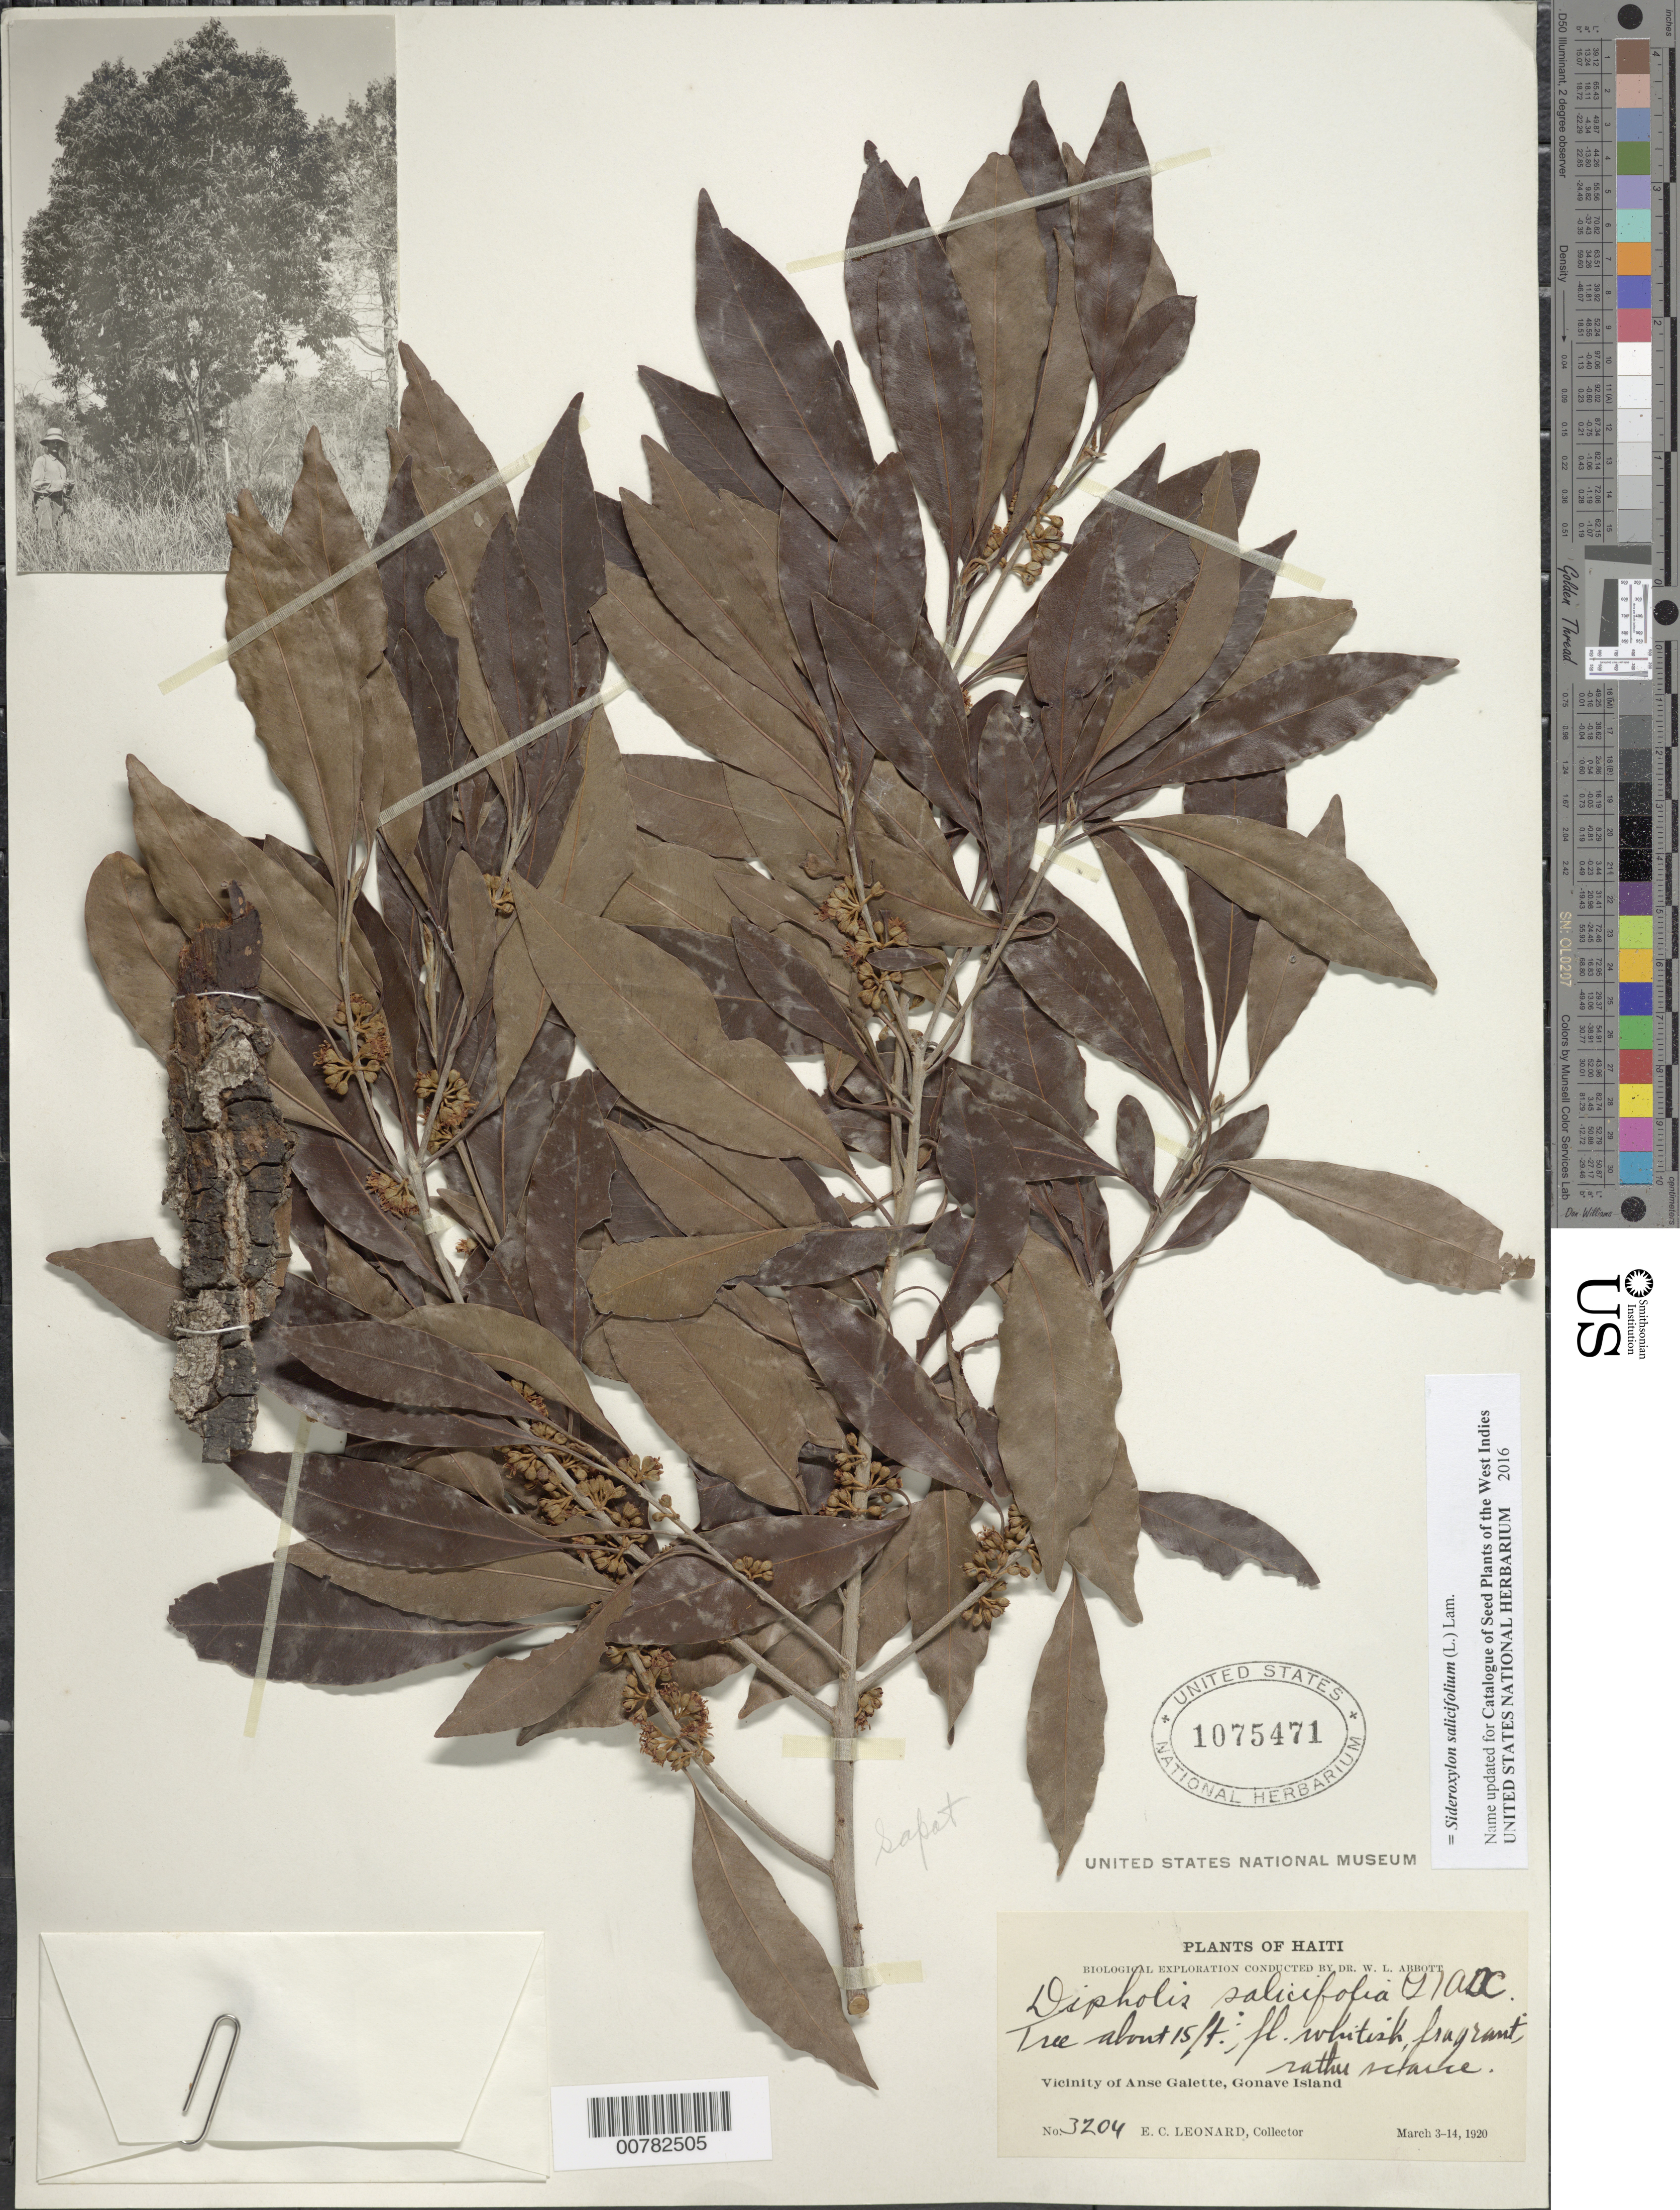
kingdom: Plantae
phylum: Tracheophyta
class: Magnoliopsida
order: Ericales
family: Sapotaceae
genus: Sideroxylon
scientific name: Sideroxylon salicifolium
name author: (L.) Lam.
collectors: E. C. Leonard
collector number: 3204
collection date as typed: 03 Mar 1920 to 14 Mar 1920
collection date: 1920-03-03/1920-03-14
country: Haiti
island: Hispaniola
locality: Gonave Island, vicinity of Anse Galette.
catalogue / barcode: US 1075471